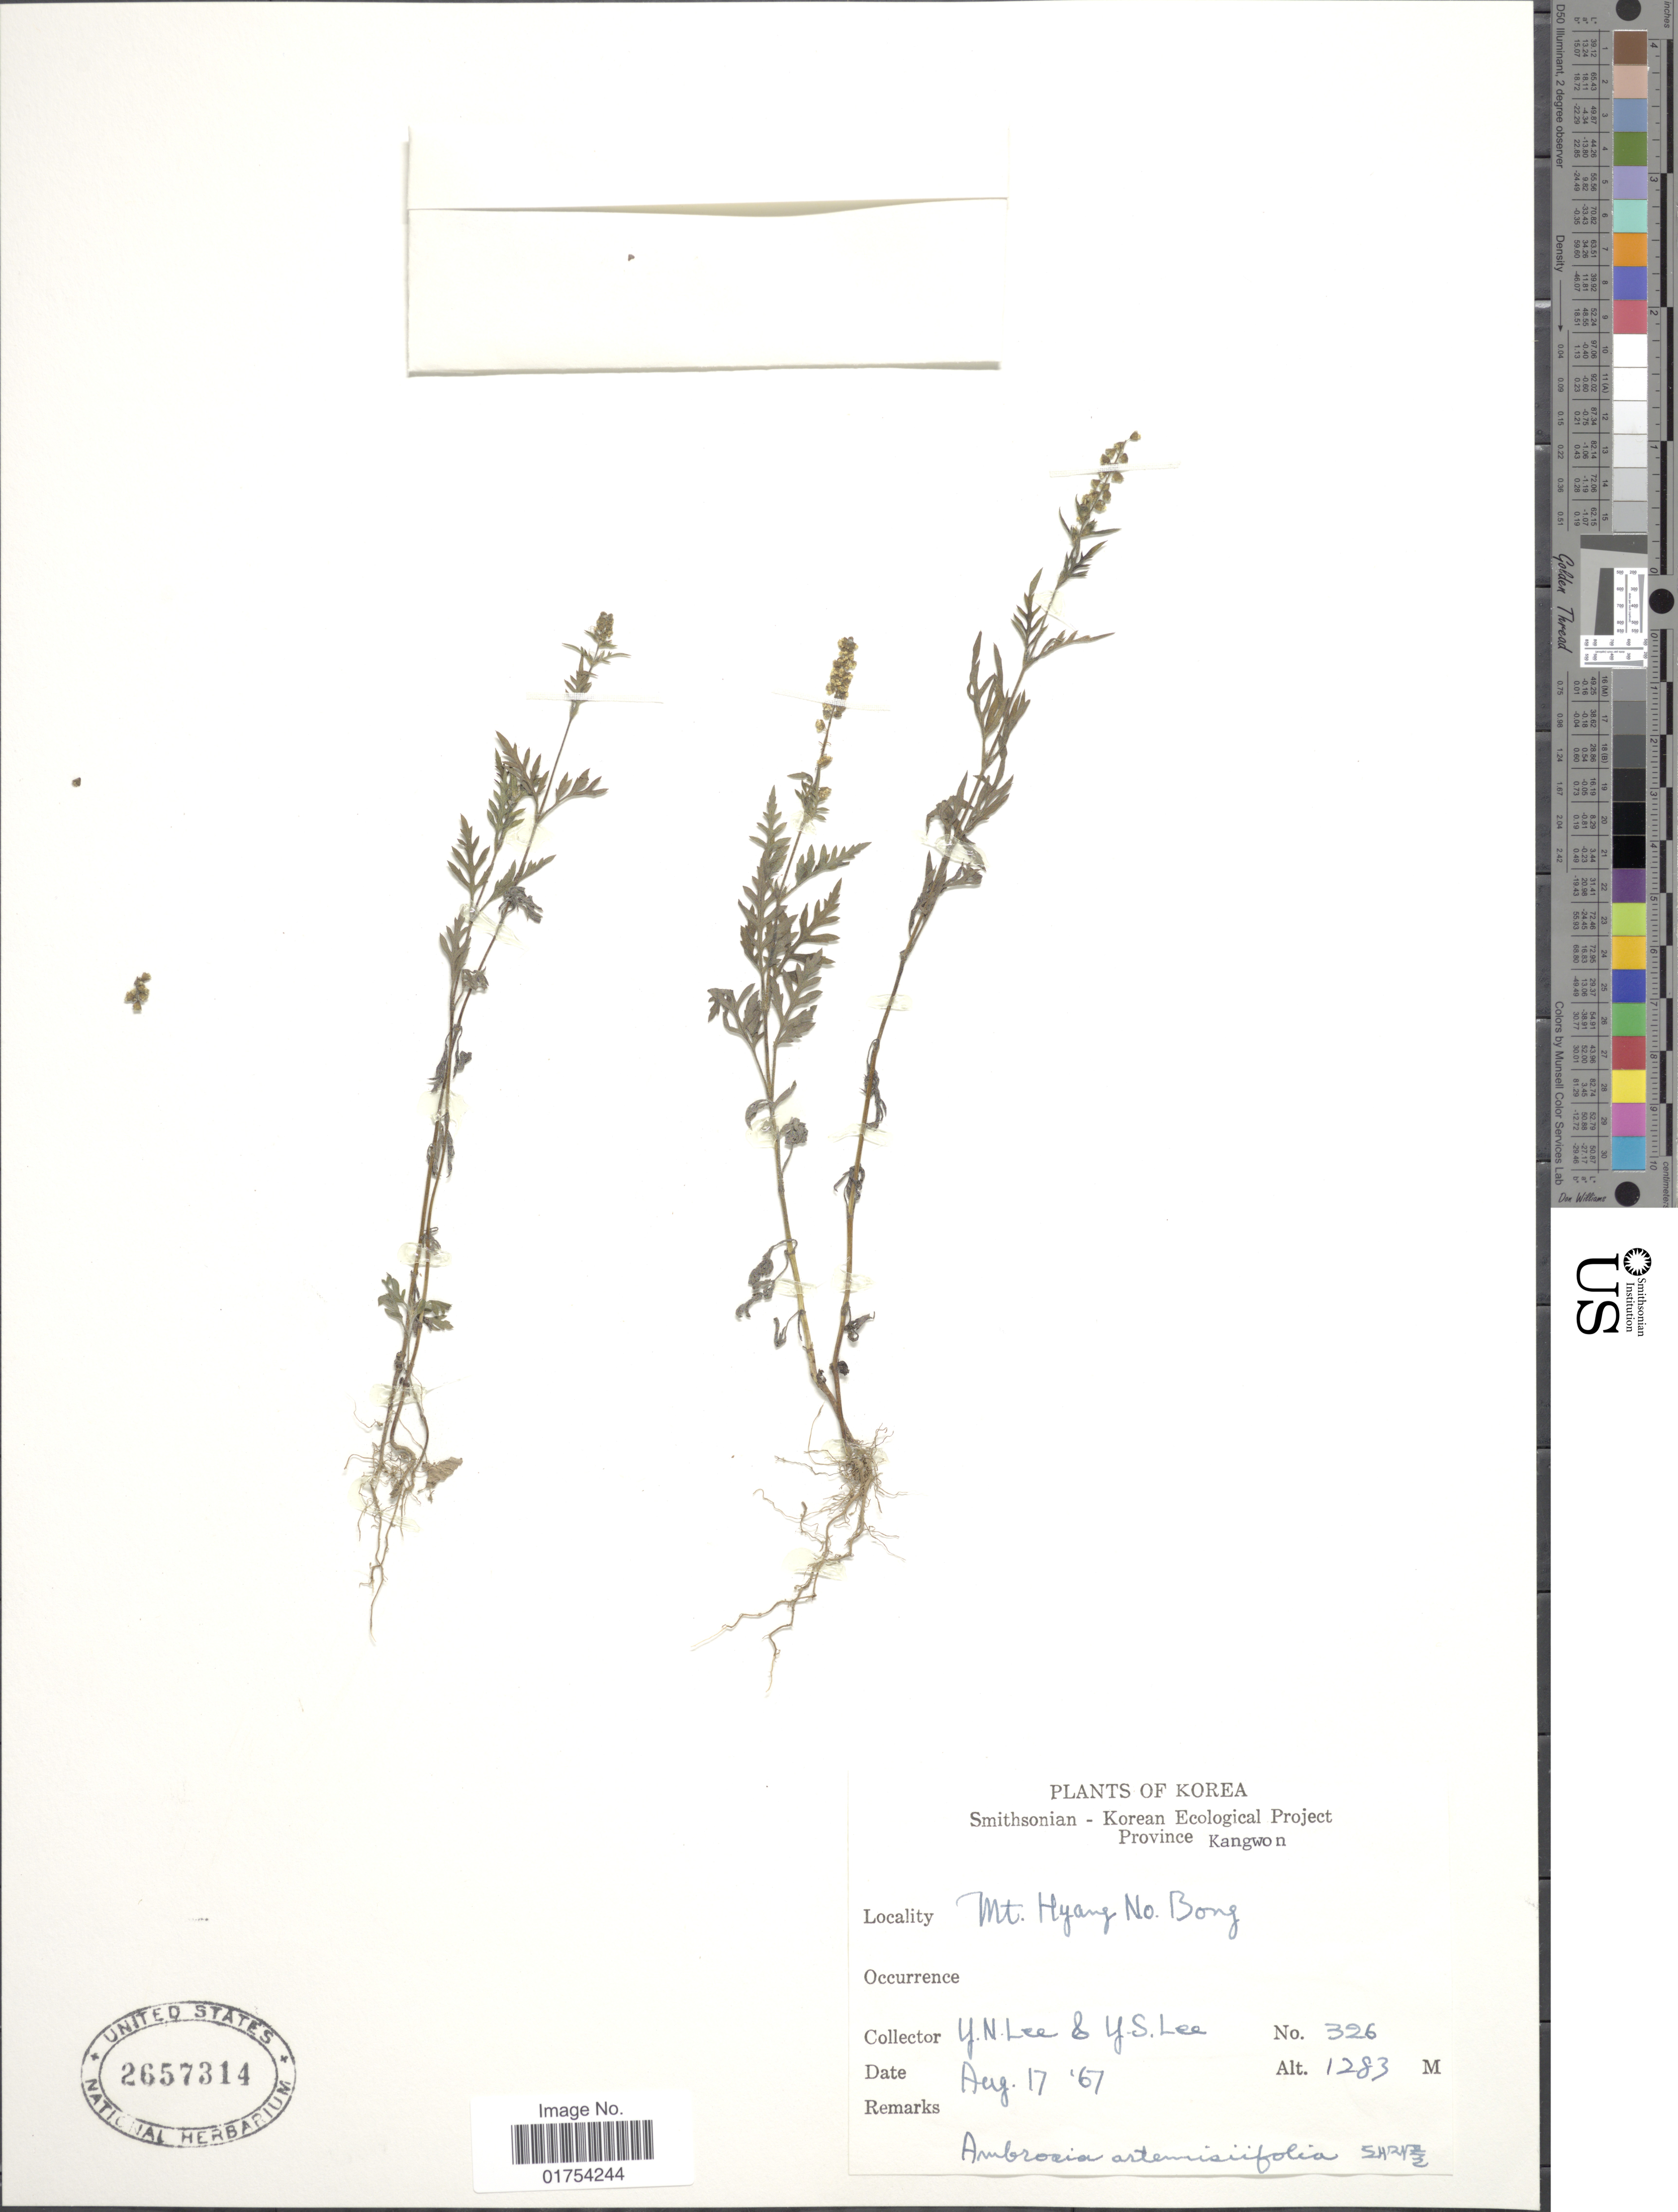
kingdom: Plantae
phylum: Tracheophyta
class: Magnoliopsida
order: Asterales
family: Asteraceae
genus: Ambrosia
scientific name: Ambrosia artemisiifolia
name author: L.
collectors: Y. N. Lee & Y. S. Lee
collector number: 326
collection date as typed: Transcribed d/m/y: 17/8/67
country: North Korea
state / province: Kangwon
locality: Mt. Hyang No Bong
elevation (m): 1283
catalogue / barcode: US 2657314